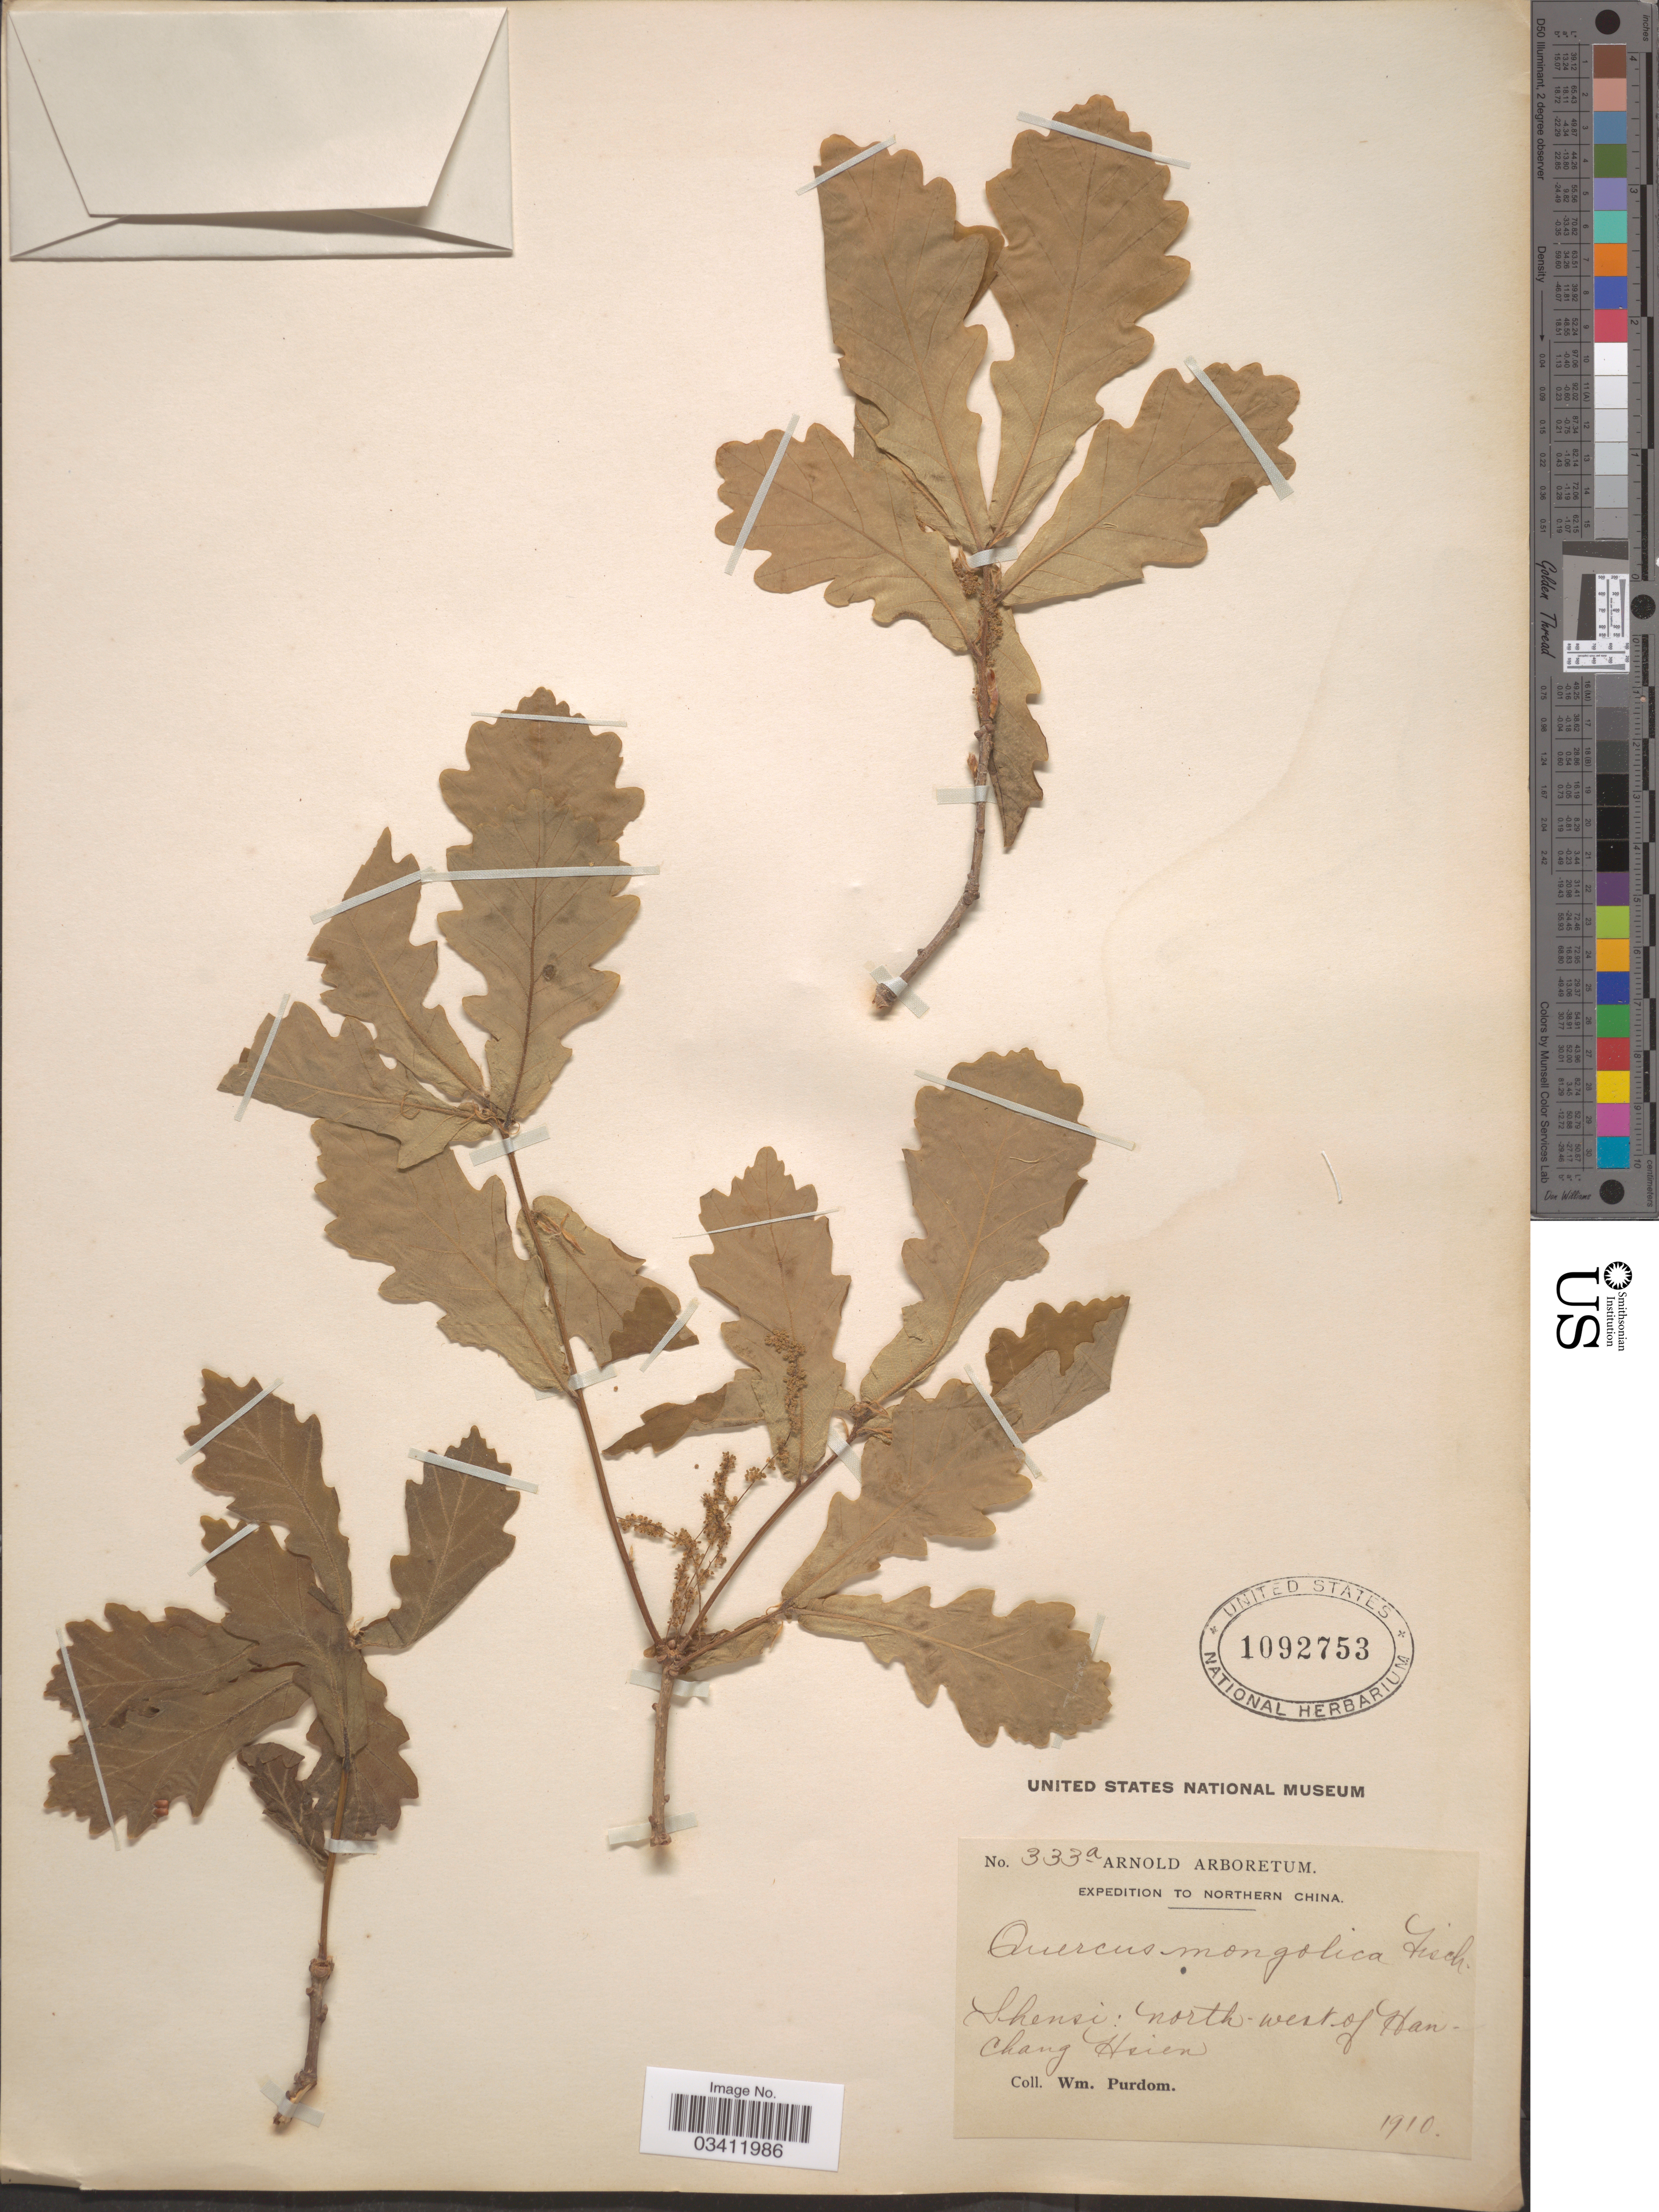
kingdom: Plantae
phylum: Tracheophyta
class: Magnoliopsida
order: Fagales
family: Fagaceae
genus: Quercus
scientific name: Quercus mongolica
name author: Fisch. ex Ledeb.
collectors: W. Purdom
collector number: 333a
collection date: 1910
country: China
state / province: Shaanxi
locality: Northern China. Shensi: north-west of Hanchang Hsien.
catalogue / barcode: US 1092753